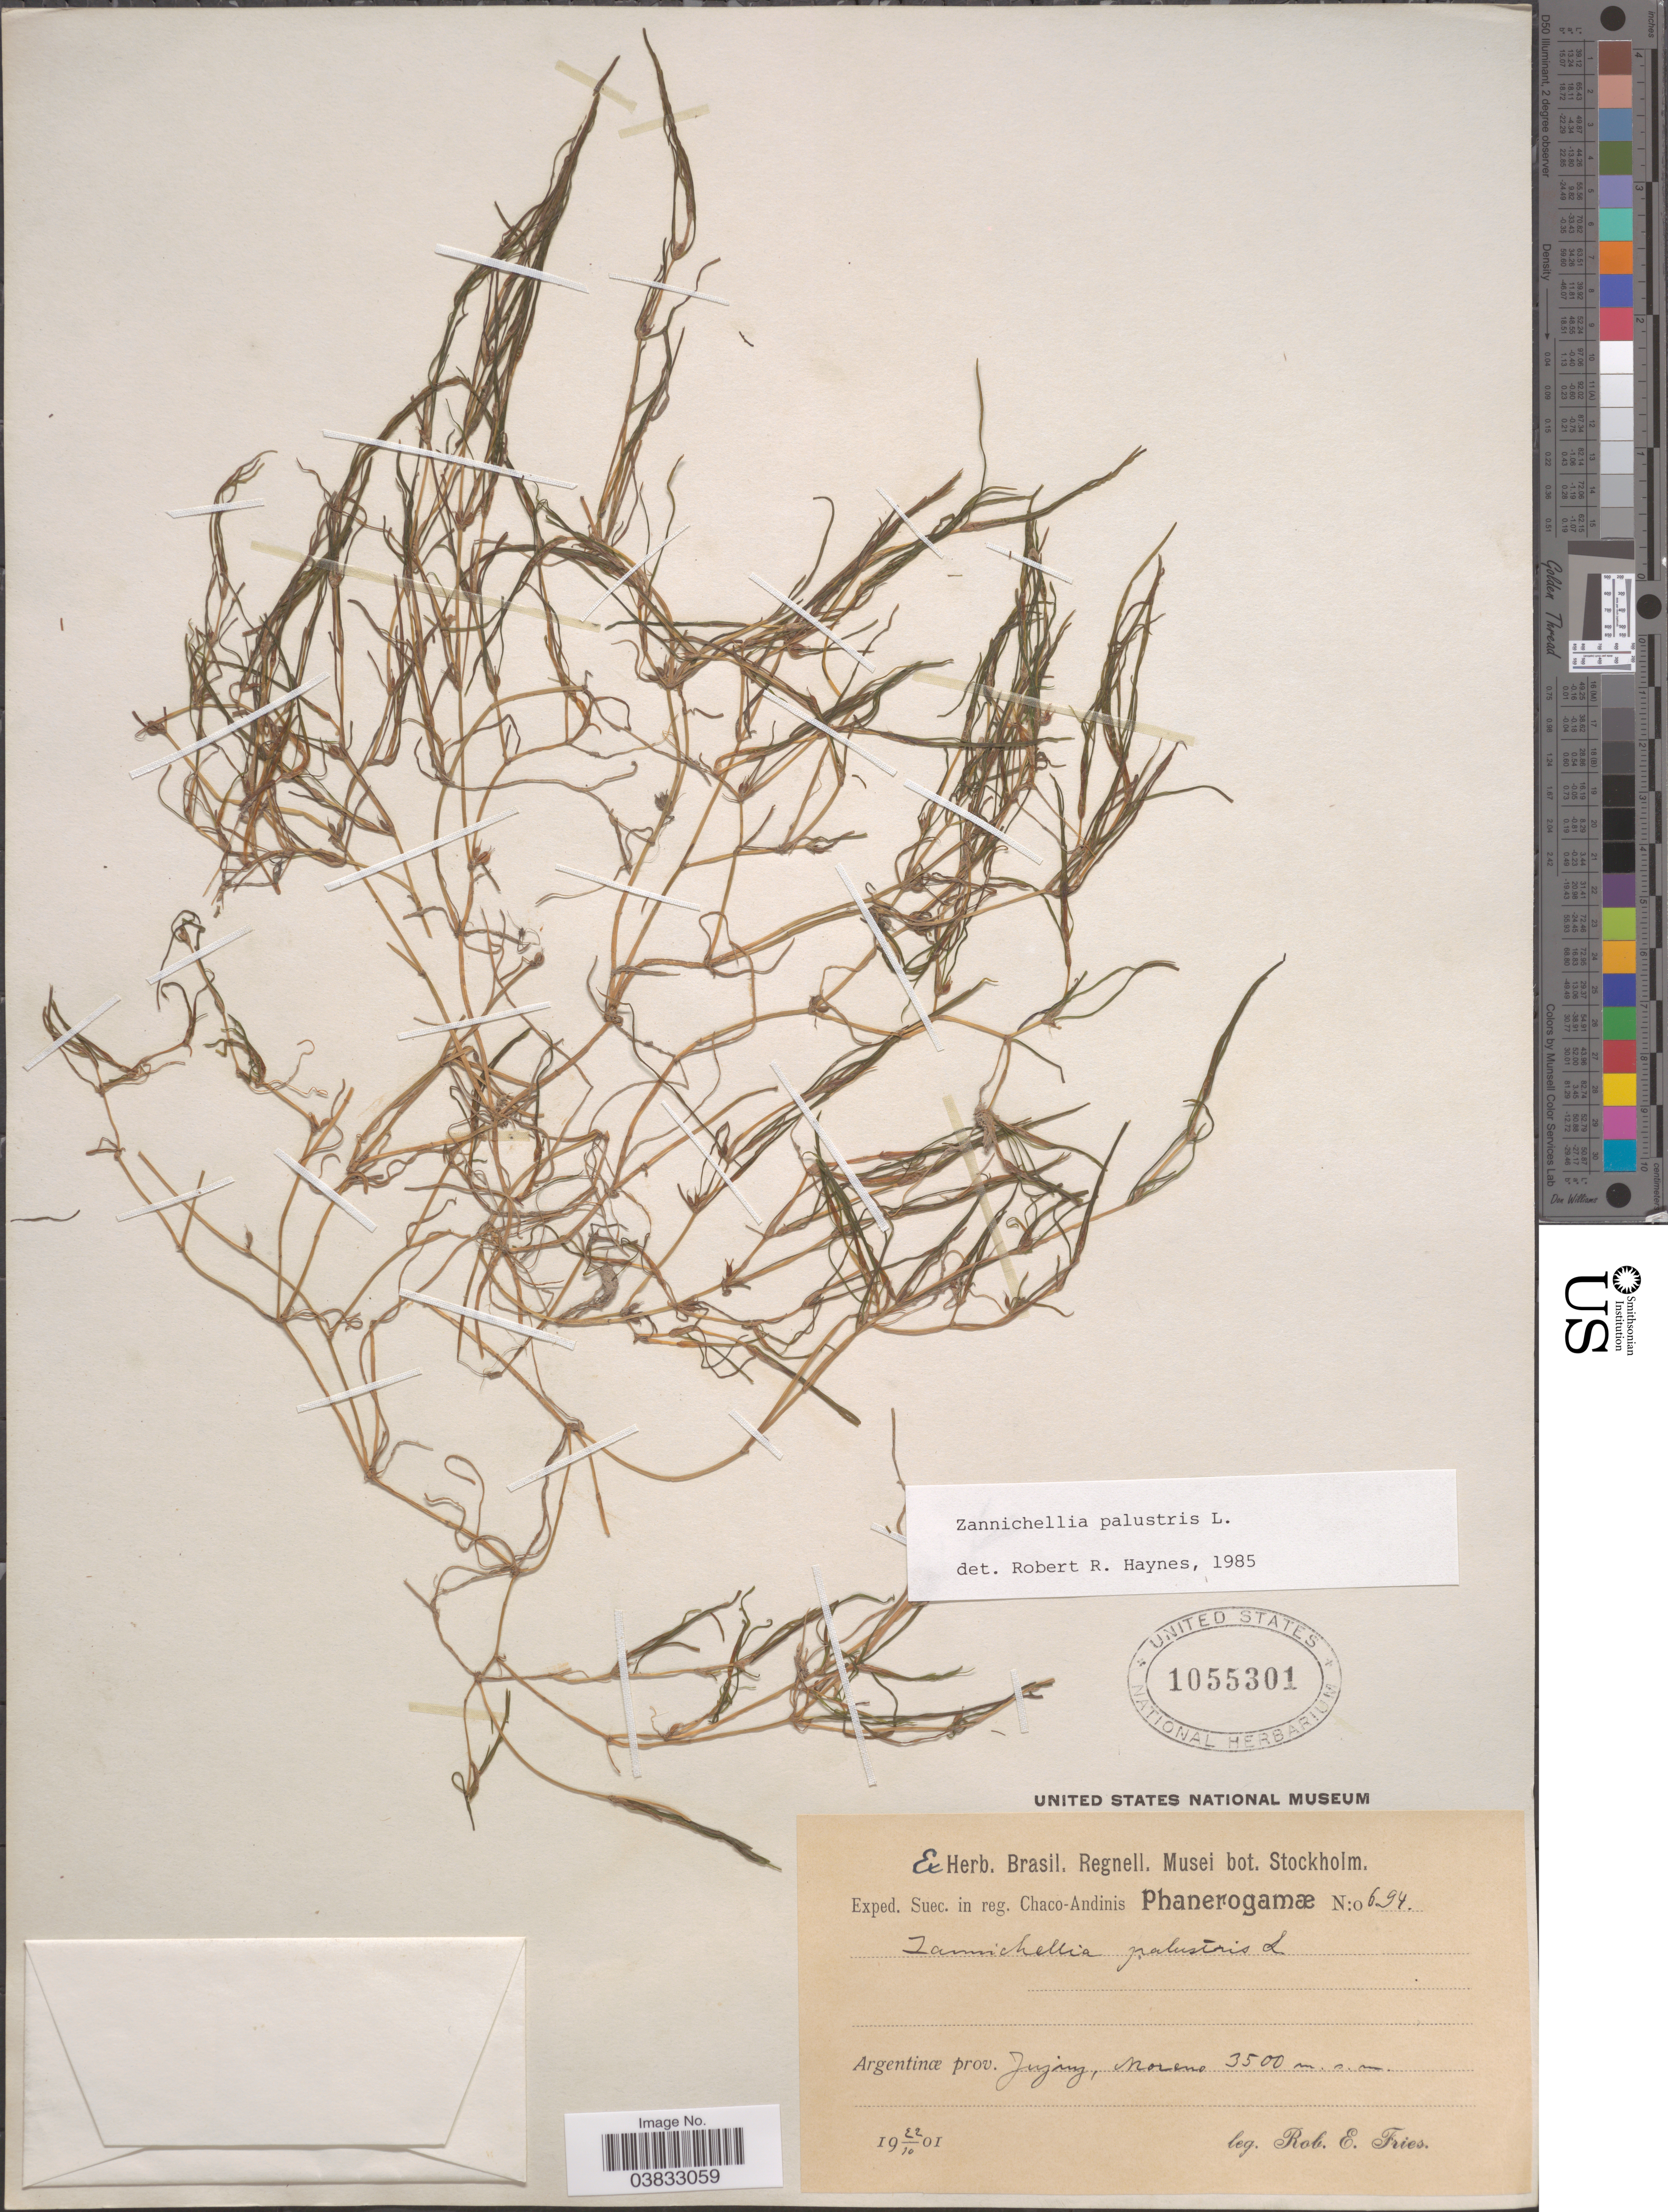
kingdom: Plantae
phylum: Tracheophyta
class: Liliopsida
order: Alismatales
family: Potamogetonaceae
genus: Zannichellia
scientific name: Zannichellia palustris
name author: L.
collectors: R. E. Fries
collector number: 694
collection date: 1901-10-22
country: Argentina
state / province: Jujuy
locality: Moreno.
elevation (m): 3500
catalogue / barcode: US 1055301